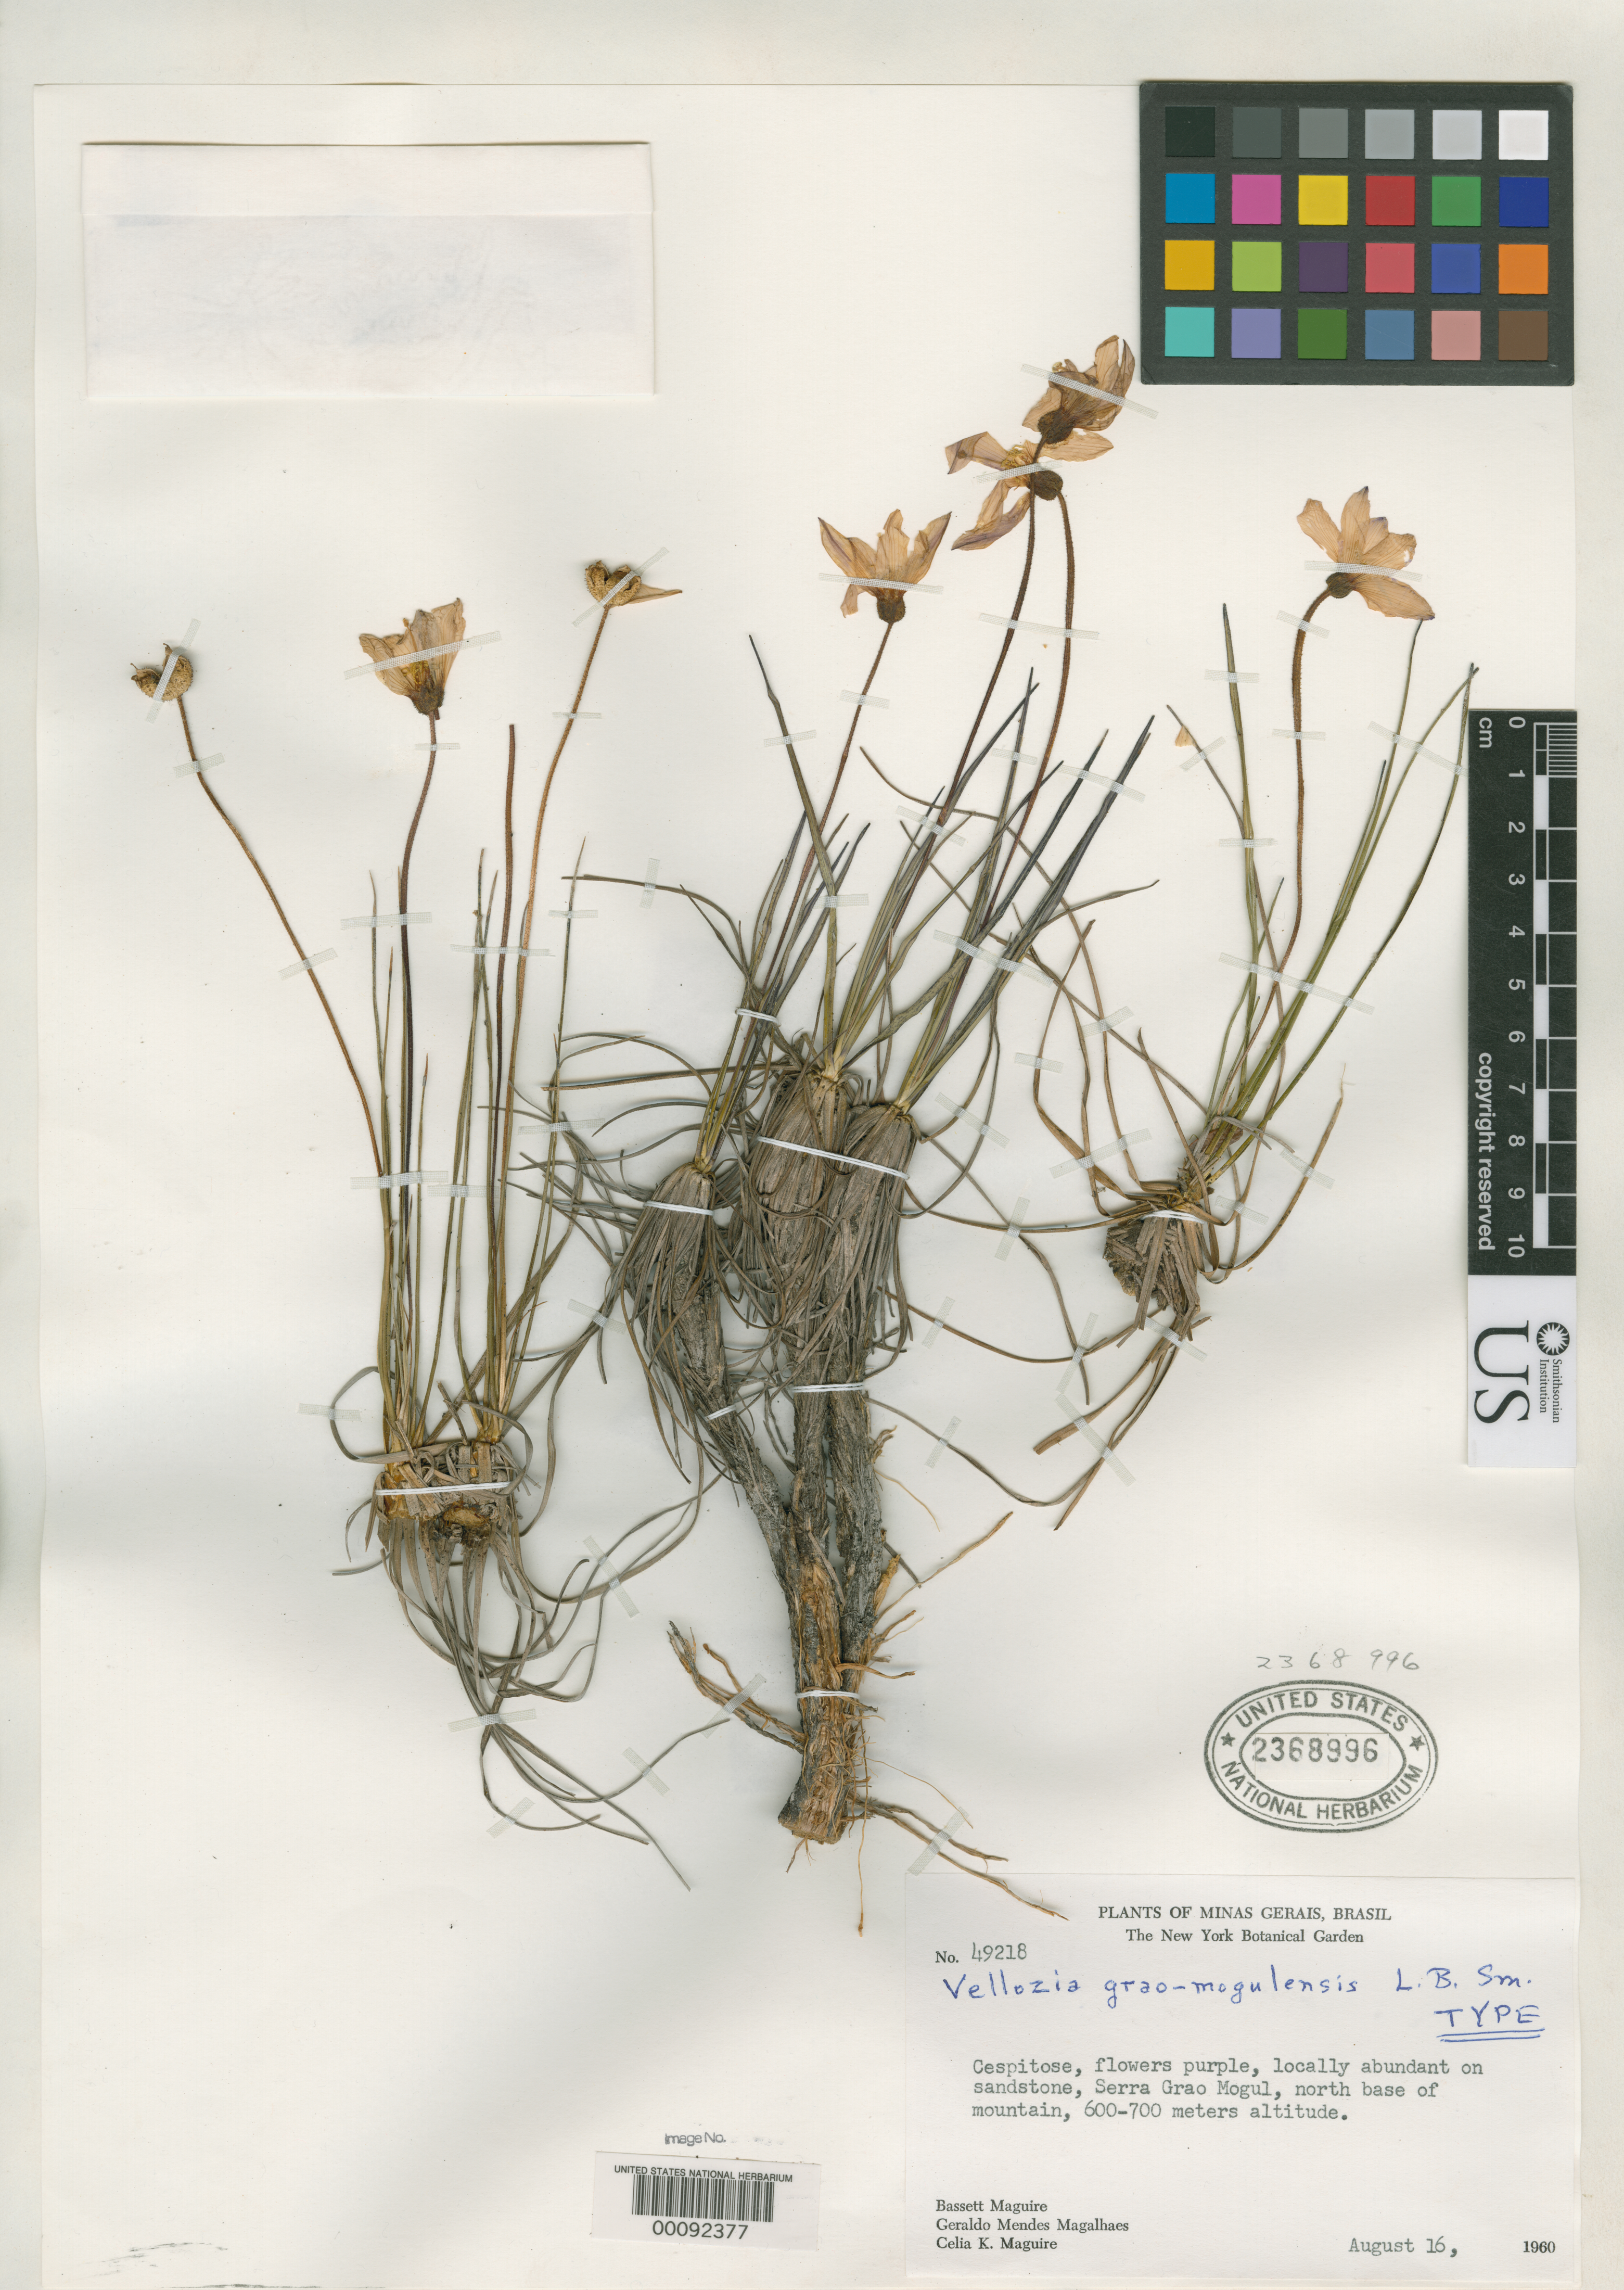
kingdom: Plantae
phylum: Tracheophyta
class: Liliopsida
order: Pandanales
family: Velloziaceae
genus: Vellozia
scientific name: Vellozia grao-mogulensis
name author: L.B. Sm.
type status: Holotype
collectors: B. Maguire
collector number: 49218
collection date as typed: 16 Aug 1960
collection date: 1960-08-16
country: Brazil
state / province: Minas Gerais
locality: Serra Grao Mogul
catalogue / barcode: US 2368996